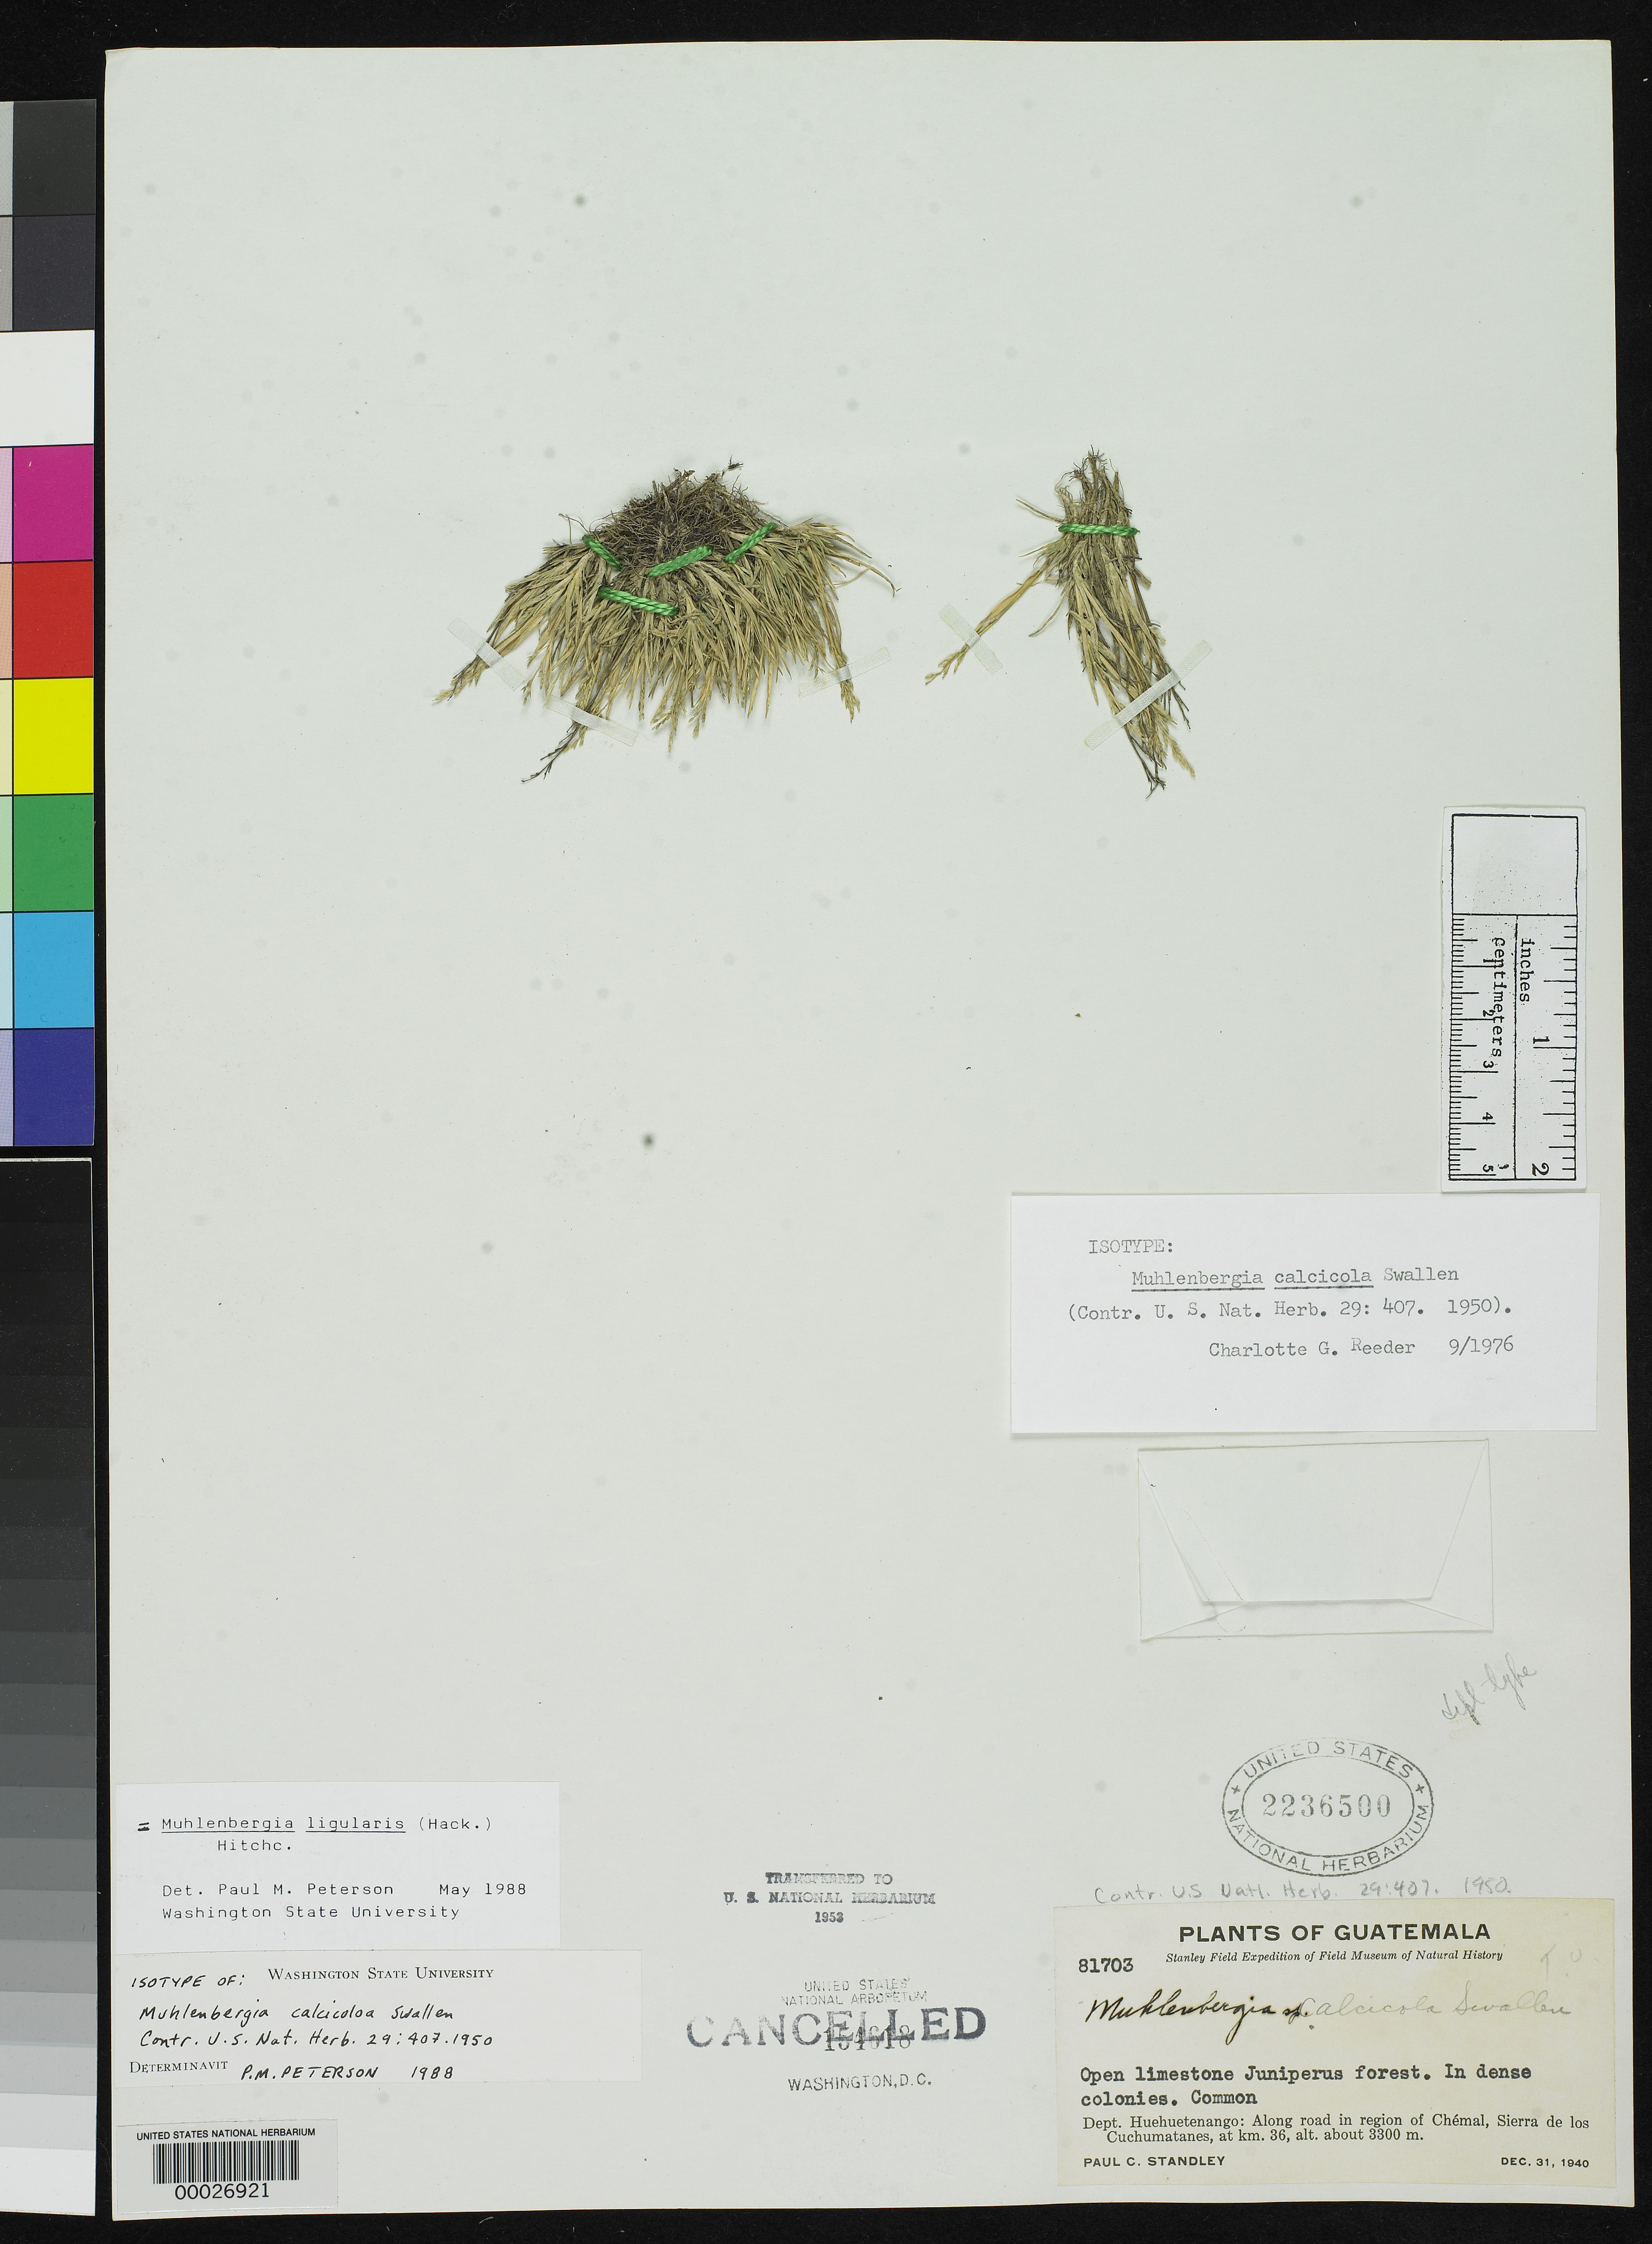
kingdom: Plantae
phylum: Tracheophyta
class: Liliopsida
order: Poales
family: Poaceae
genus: Muhlenbergia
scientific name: Muhlenbergia calcicola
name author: Swallen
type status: Isotype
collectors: P. C. Standley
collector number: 81703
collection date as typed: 31 Dec 1940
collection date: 1940-12-31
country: Guatemala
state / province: Huehuetenango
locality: Sierra de las Cuchumatanes, Region of Chemal.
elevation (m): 3300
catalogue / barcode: US 2236500